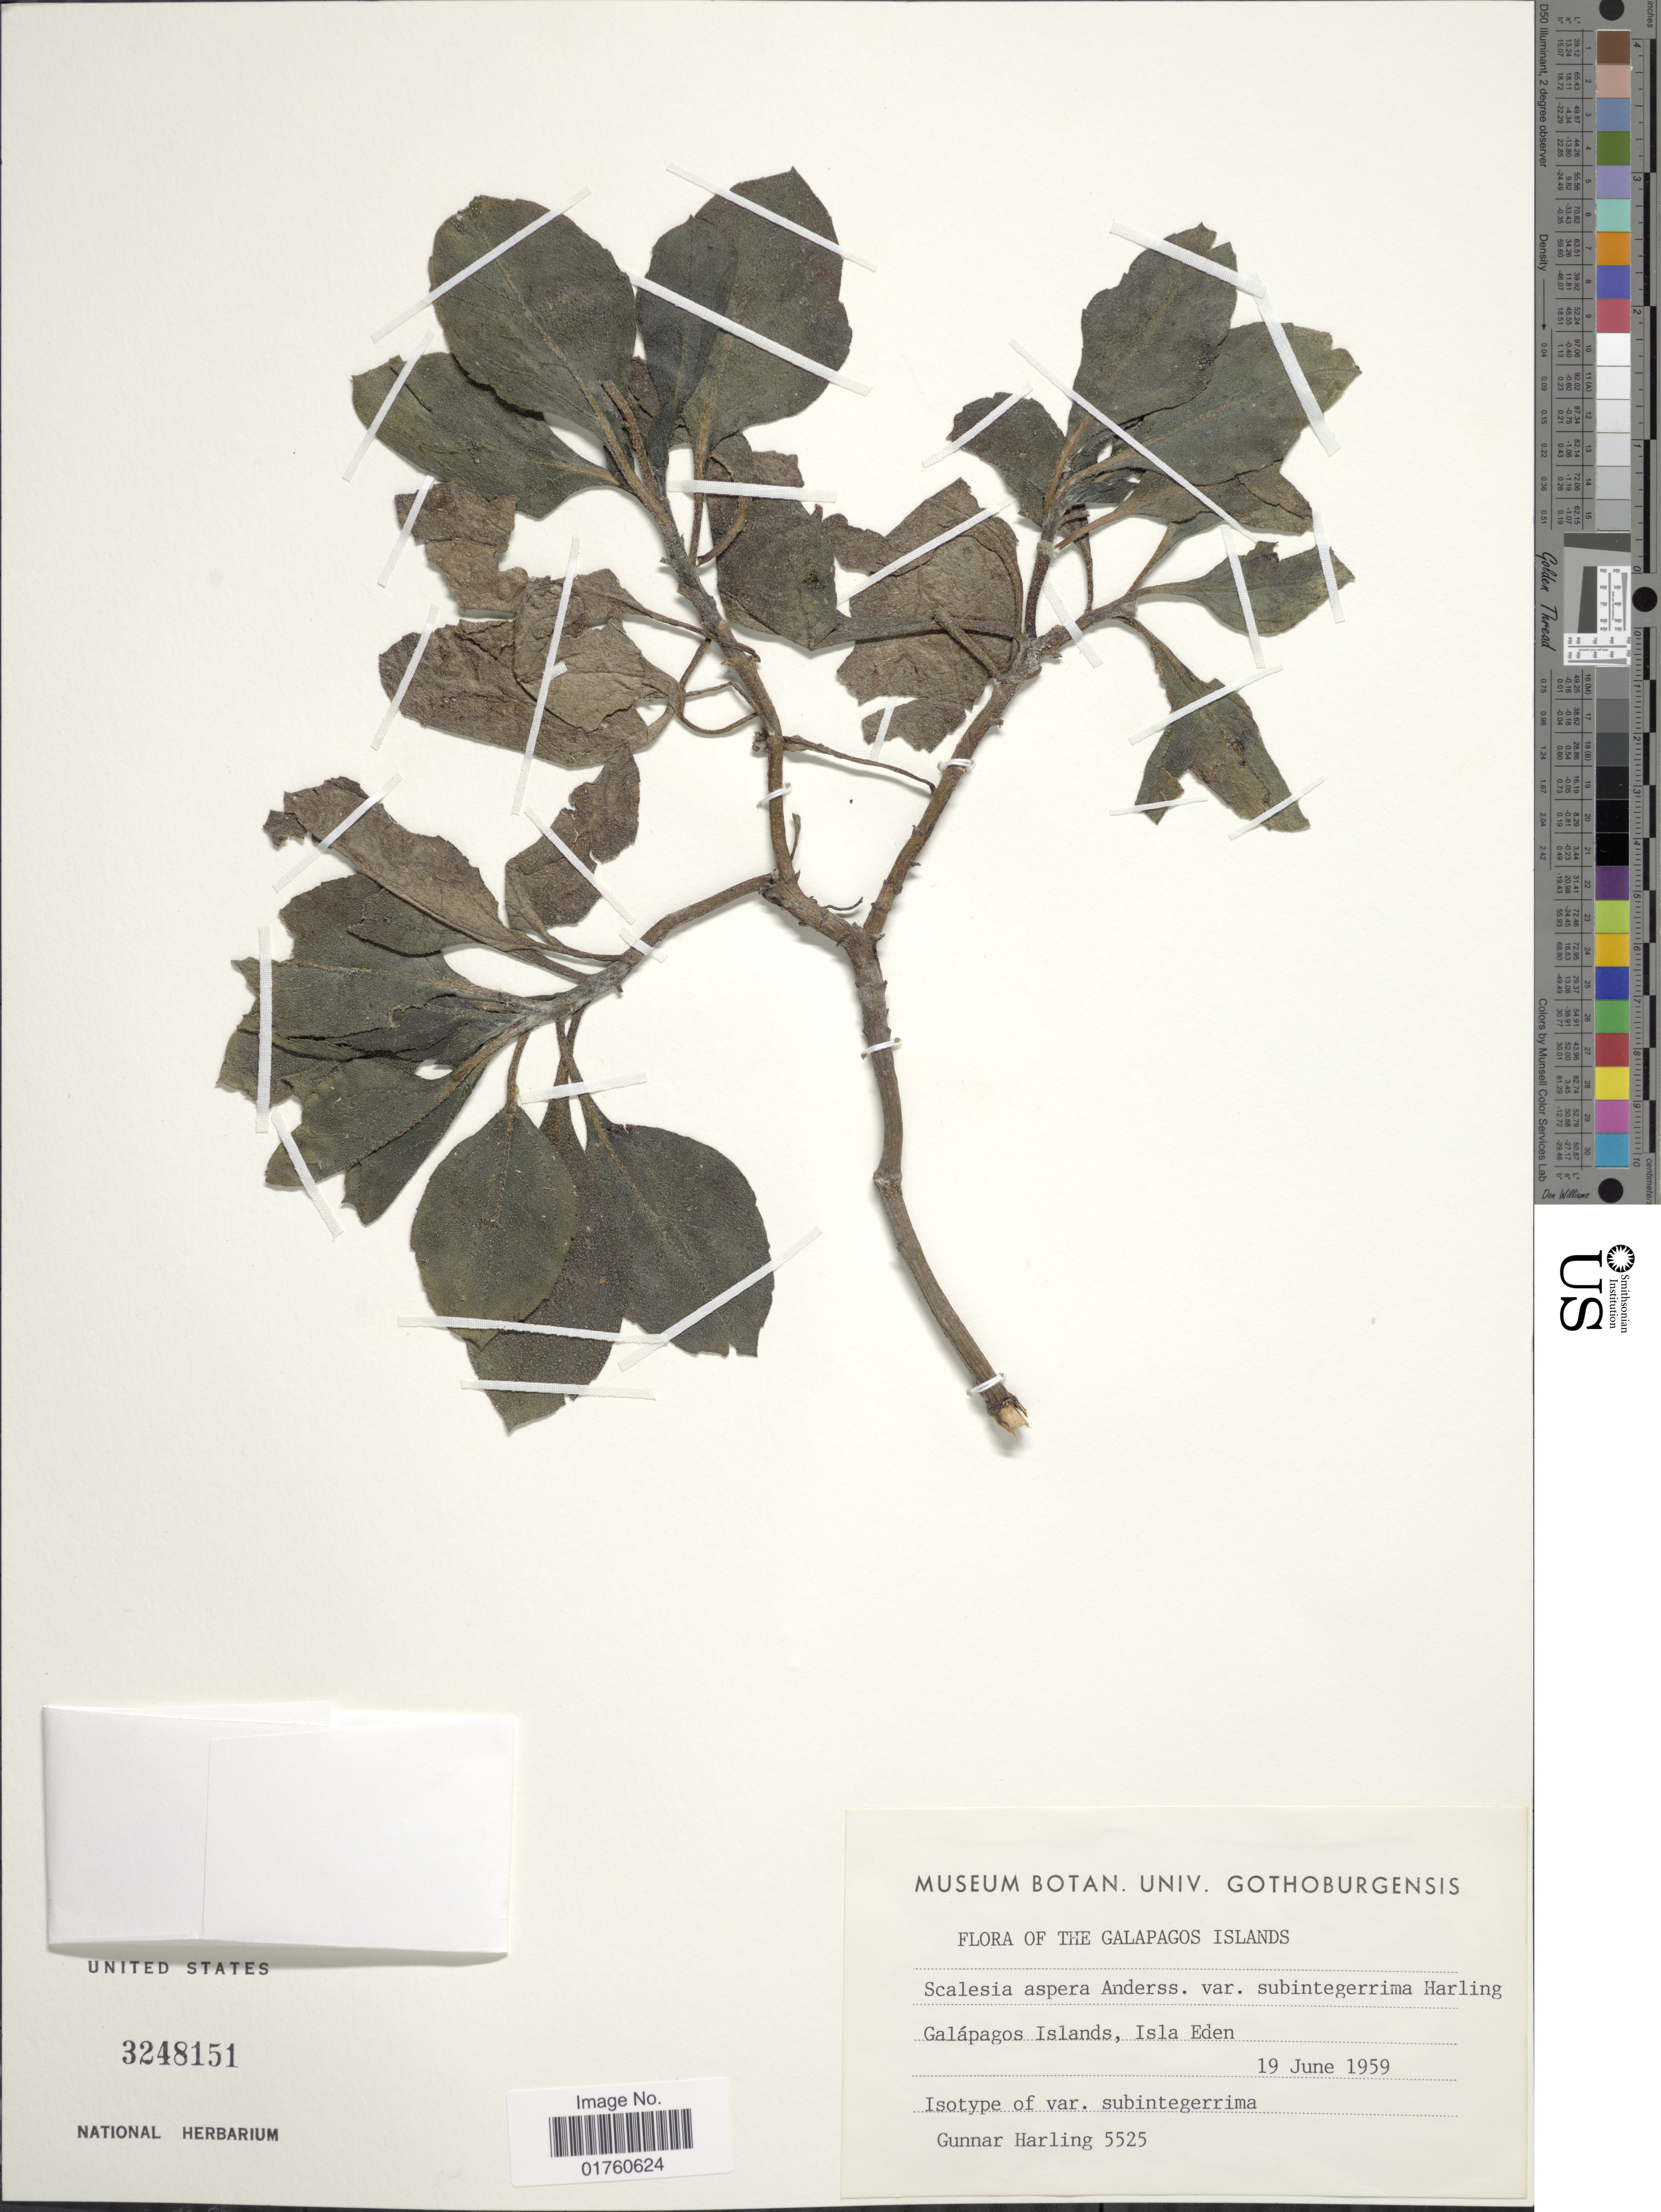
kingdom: Plantae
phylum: Tracheophyta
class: Magnoliopsida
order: Asterales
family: Asteraceae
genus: Scalesia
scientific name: Scalesia aspera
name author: Andersson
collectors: G. Harling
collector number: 5525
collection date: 1959-06-19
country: Ecuador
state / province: Colón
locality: Galapagos Islands, Isla Eden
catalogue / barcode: US 3248151